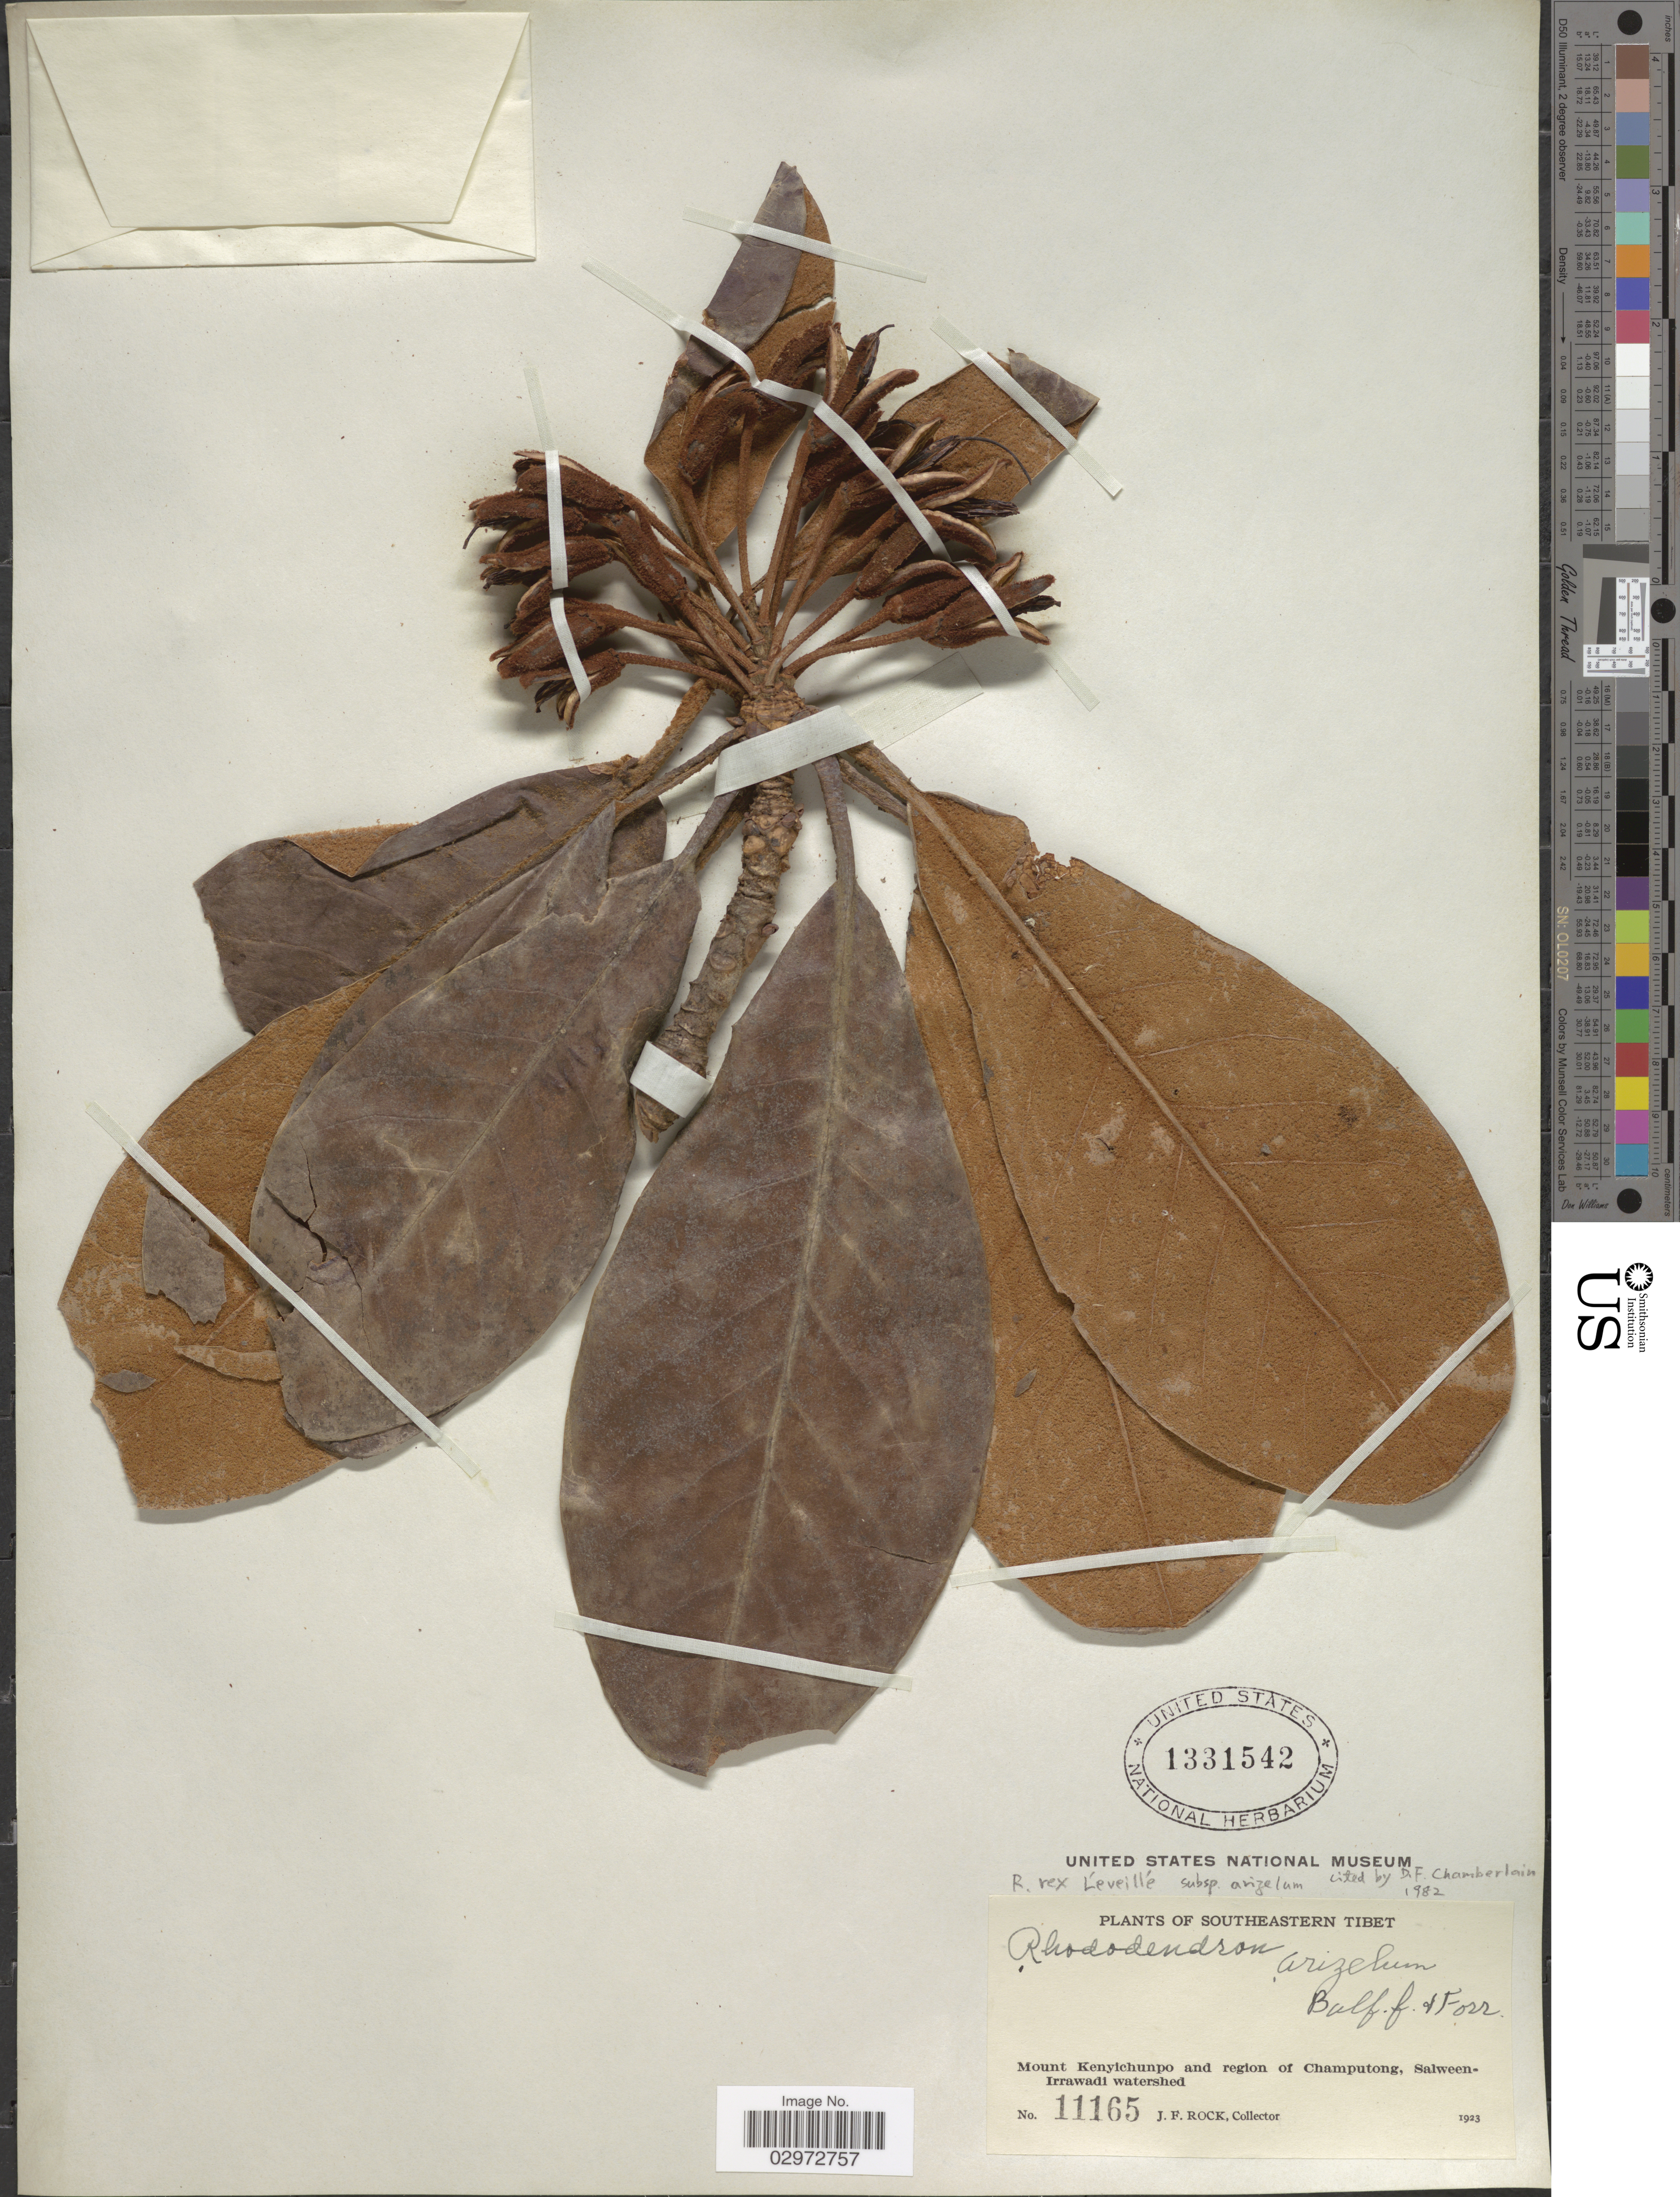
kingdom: Plantae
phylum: Tracheophyta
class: Magnoliopsida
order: Ericales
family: Ericaceae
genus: Rhododendron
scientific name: Rhododendron rex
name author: H. Lév.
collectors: J. Rock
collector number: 11165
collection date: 1923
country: China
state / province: Xizang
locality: Southeastern Tibet. Mount Kenyichunpo and region of Champutong, Salween-Irrawadi watershed.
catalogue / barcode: US 1331542